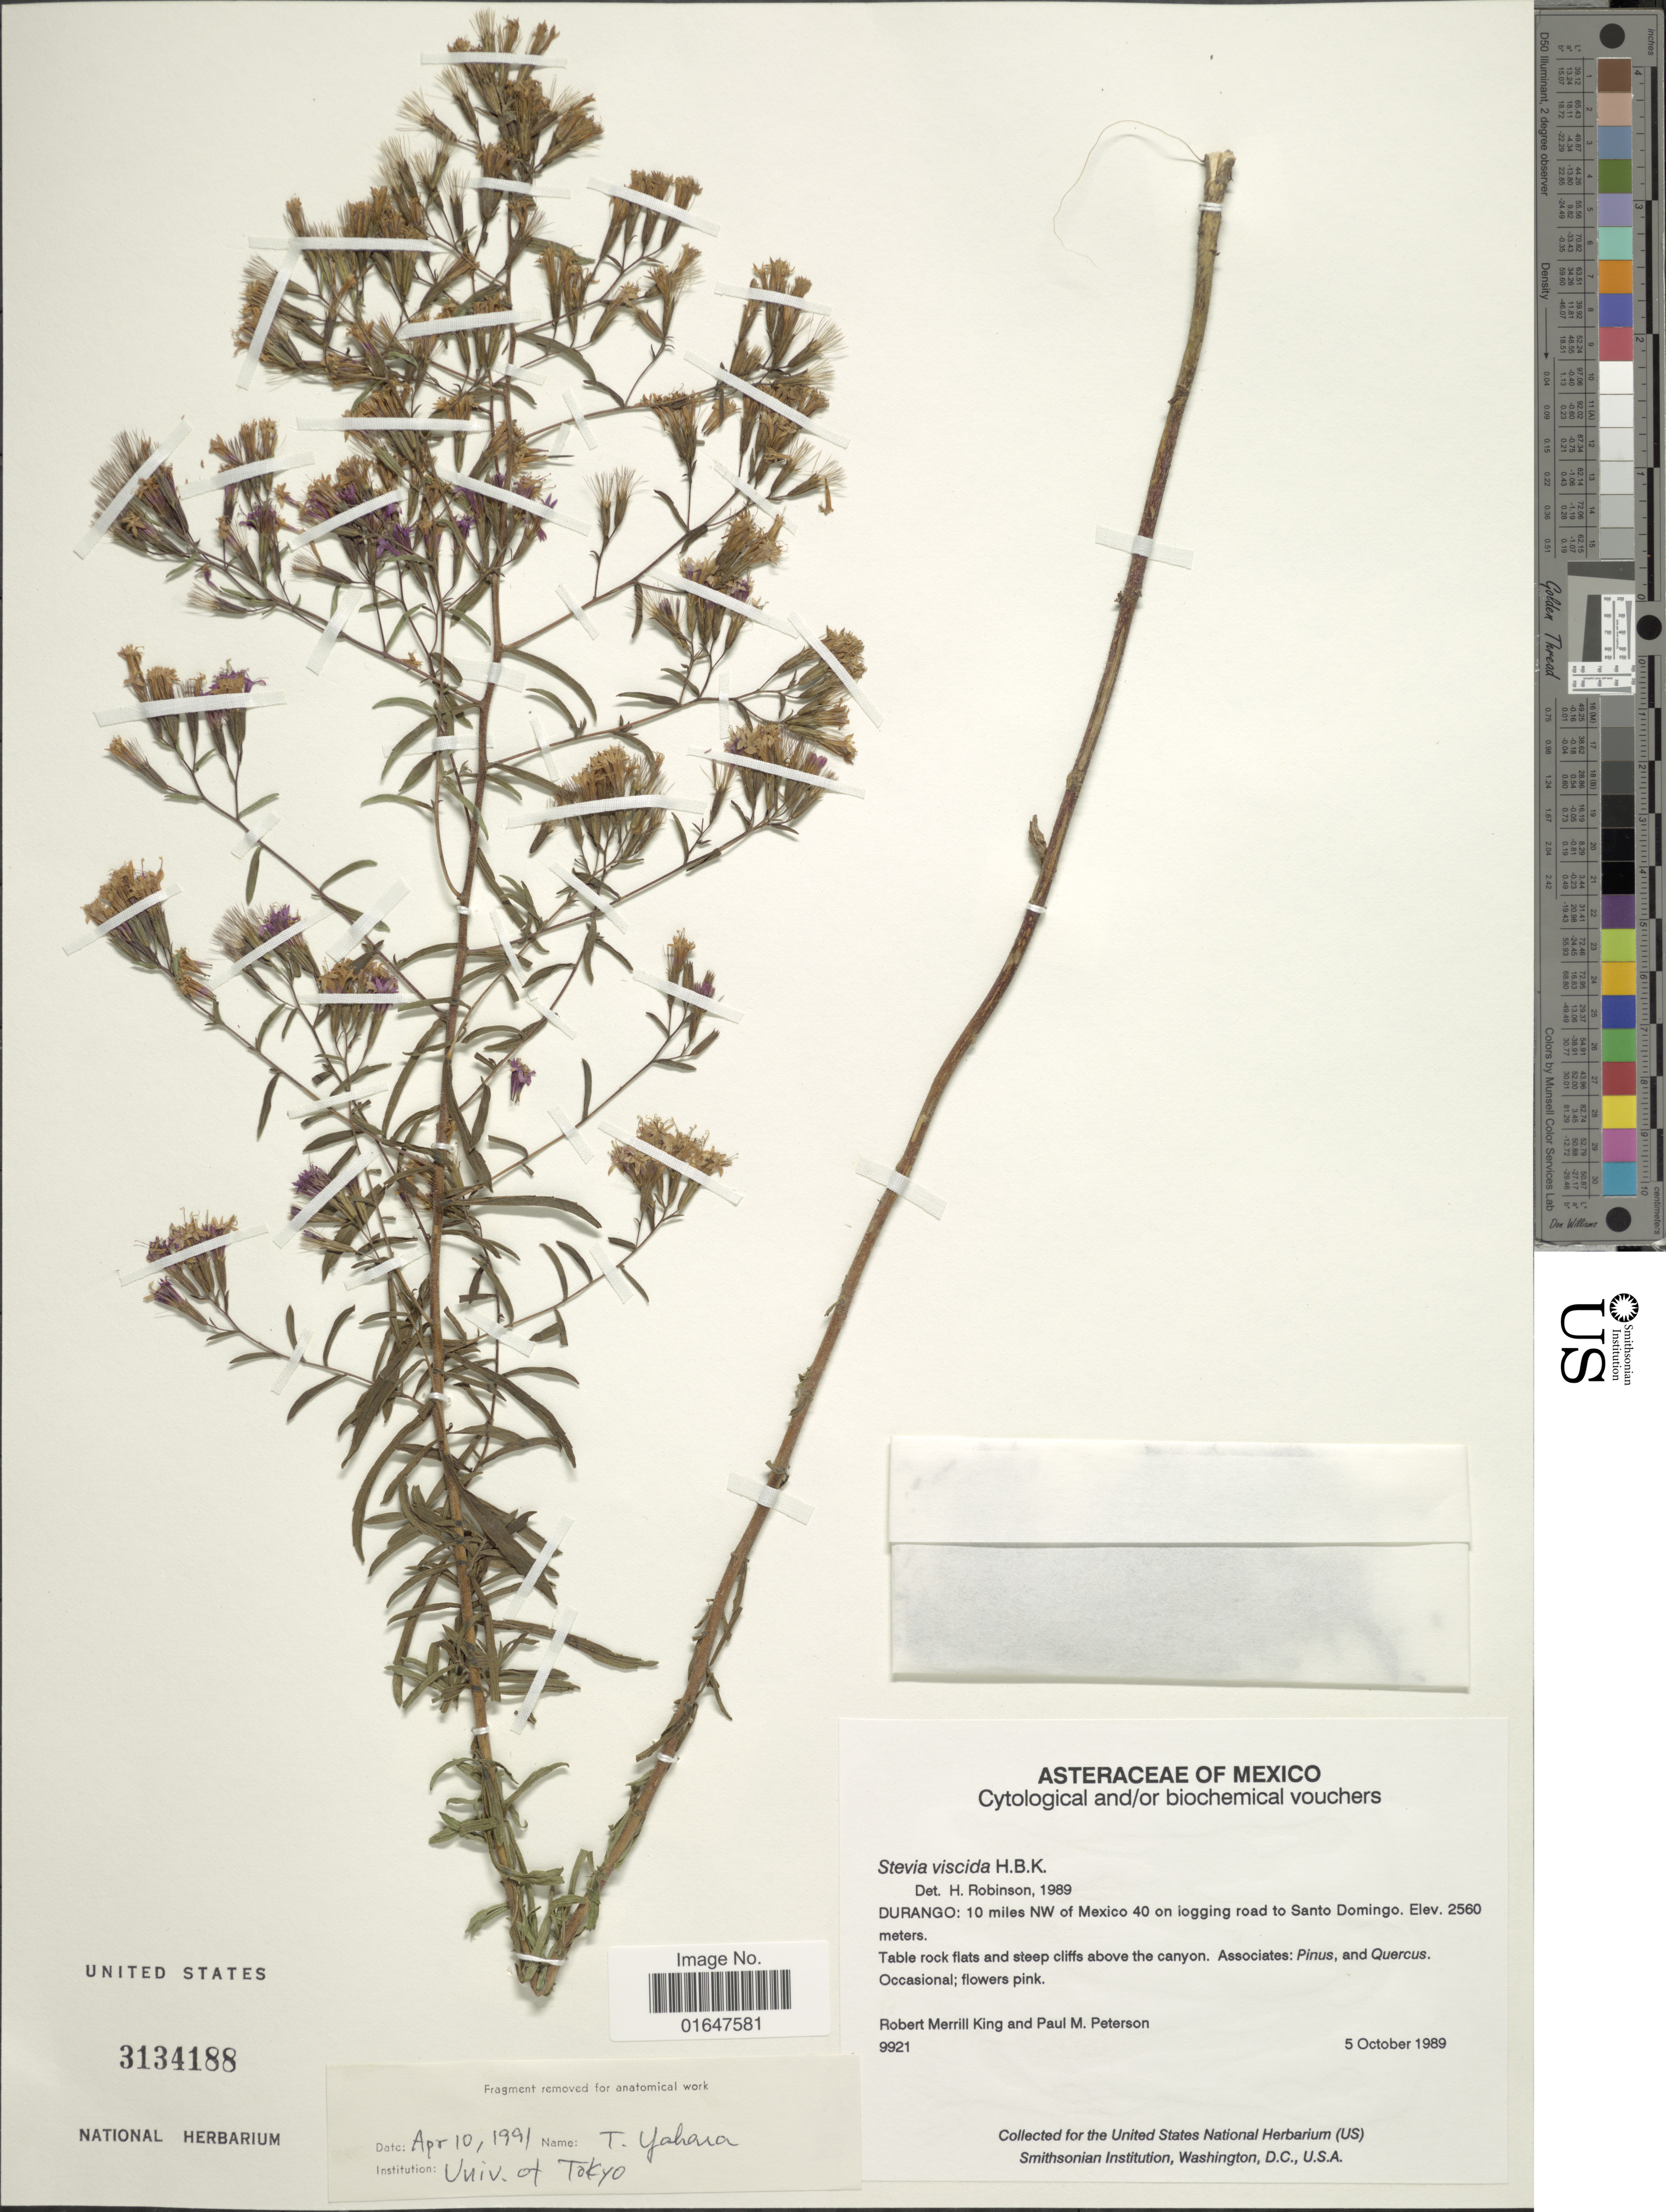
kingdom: Plantae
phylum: Tracheophyta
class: Magnoliopsida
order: Asterales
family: Asteraceae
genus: Stevia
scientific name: Stevia viscida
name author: Kunth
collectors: R. M. King & P. M. Peterson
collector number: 9921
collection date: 1989-10-05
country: Mexico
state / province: Durango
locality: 10 miles NW of Mexico 40 on logging road to Santo Domingo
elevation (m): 2560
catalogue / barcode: US 3134188